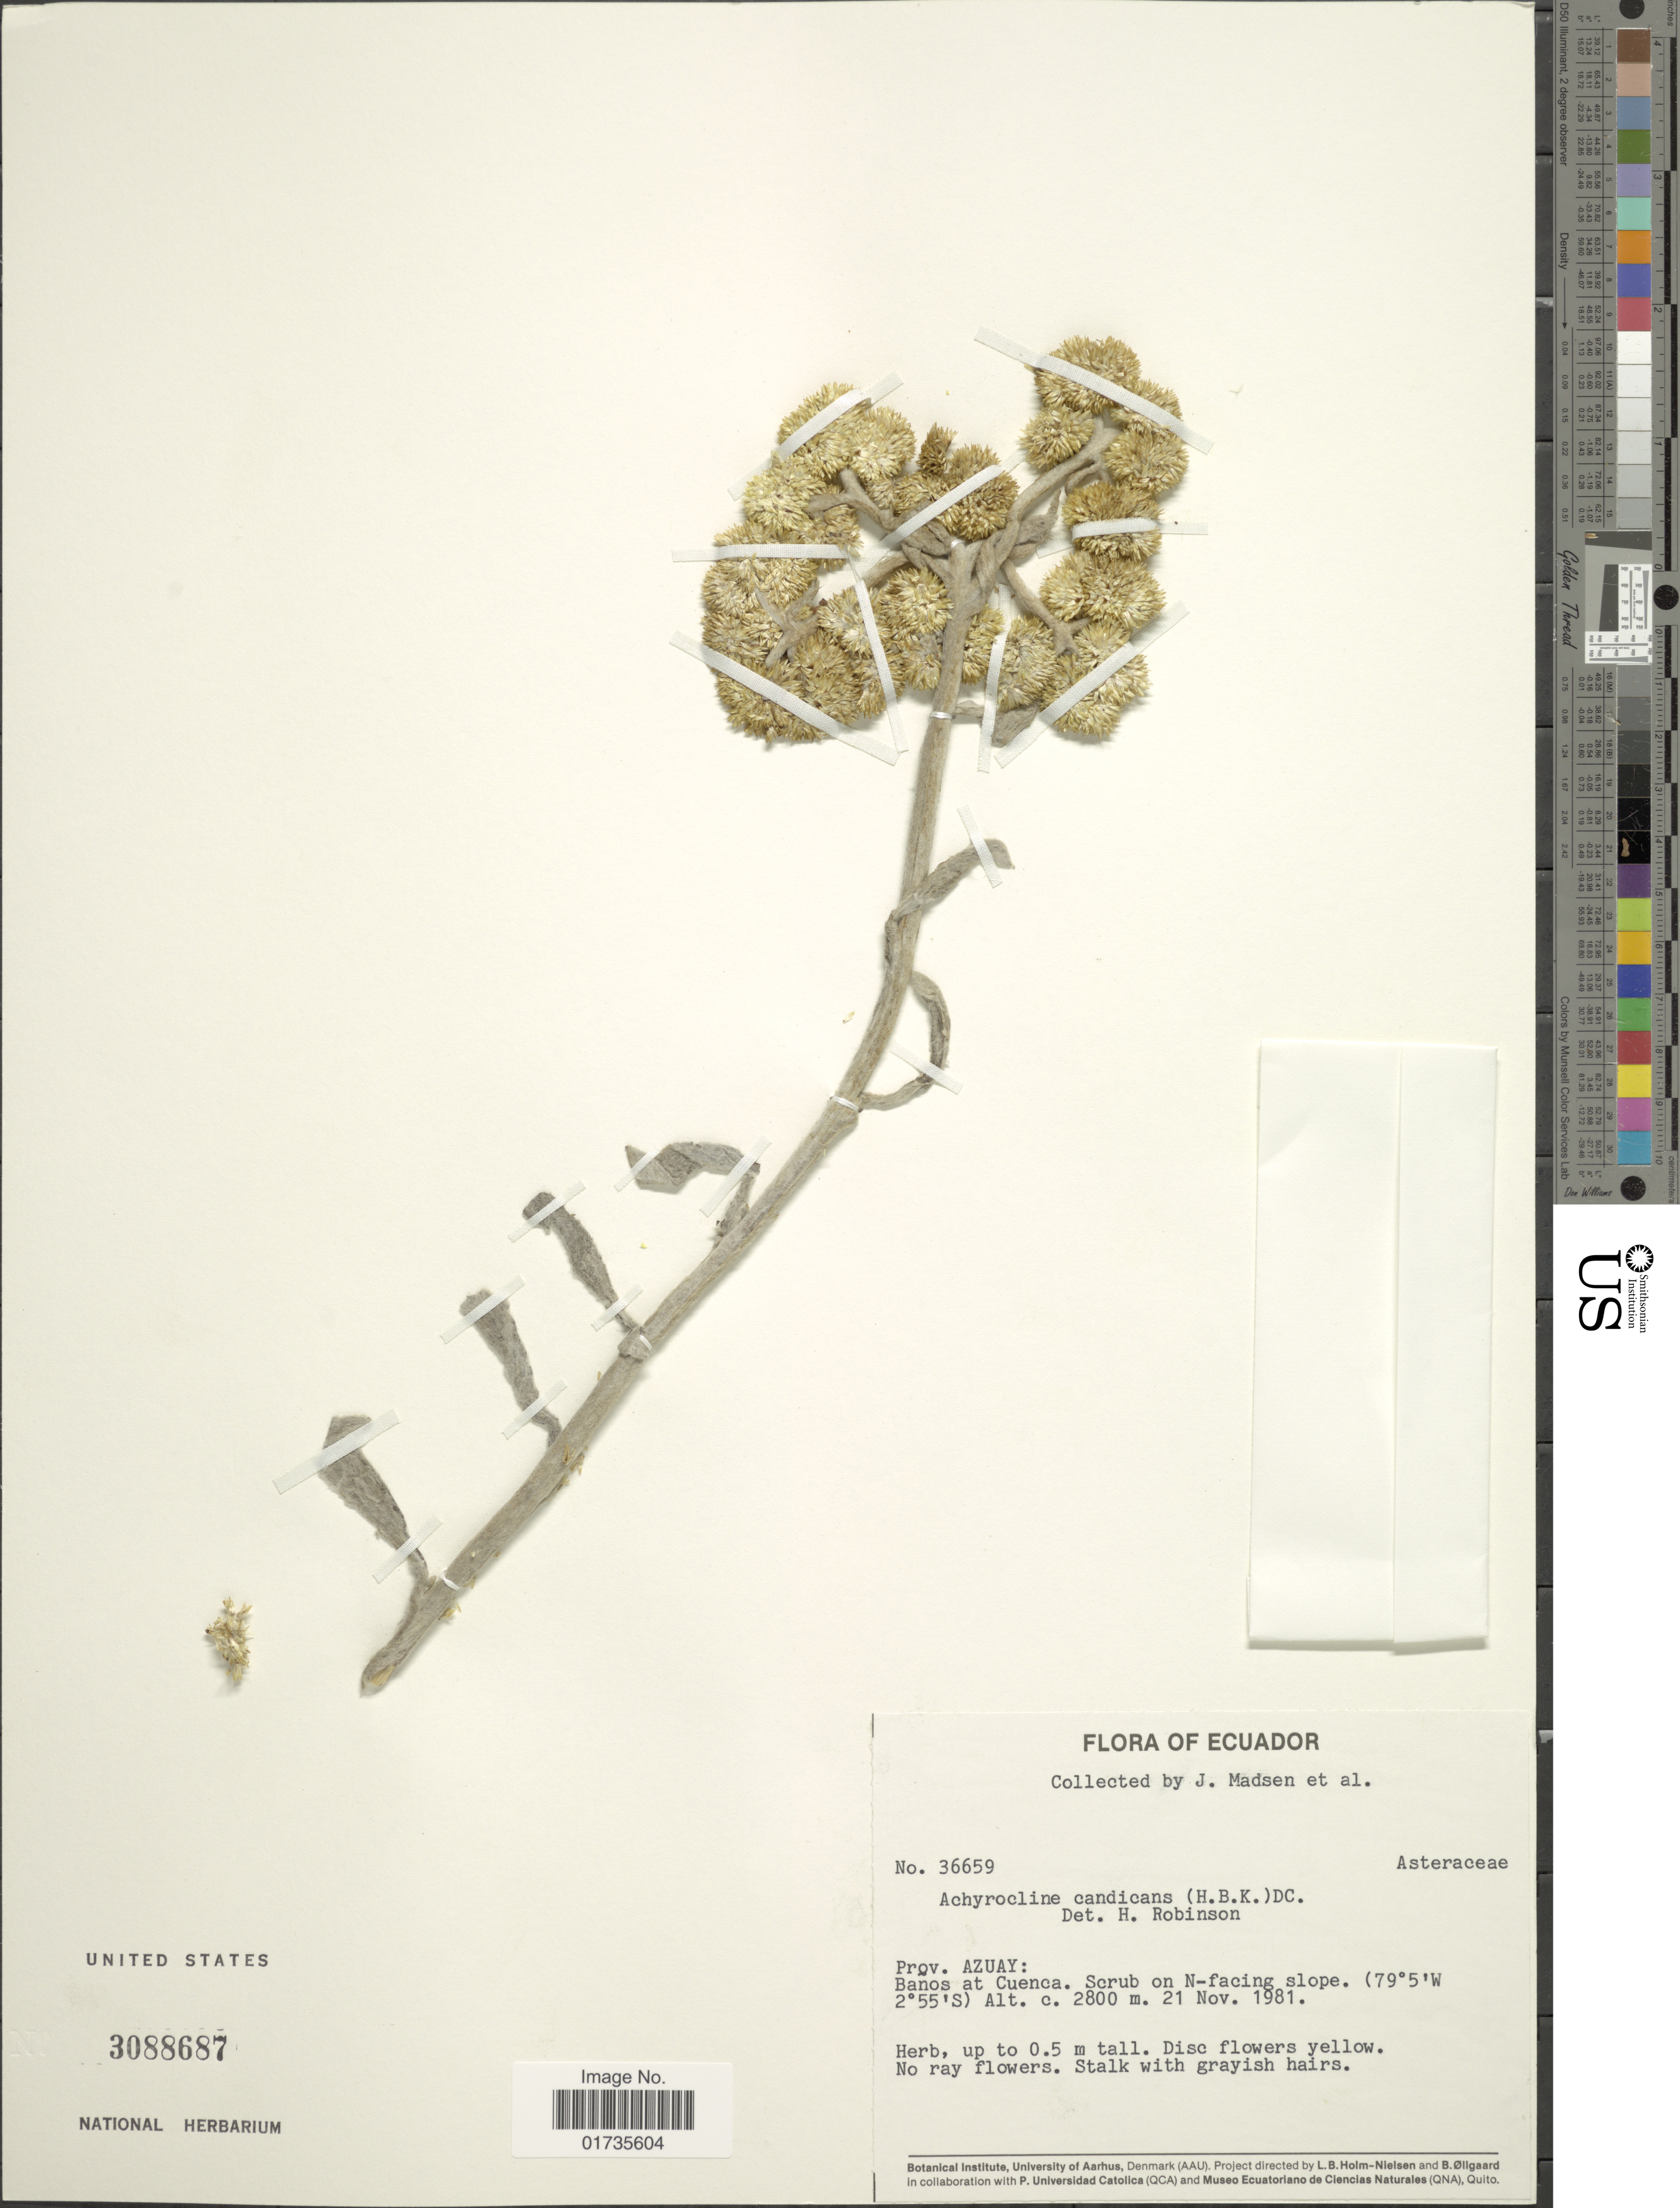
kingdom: Plantae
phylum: Tracheophyta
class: Magnoliopsida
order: Asterales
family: Asteraceae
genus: Achyrocline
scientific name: Achyrocline halli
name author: Hieron.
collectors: J. Madsen & et al.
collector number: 36659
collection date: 1981-11-21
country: Ecuador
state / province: Azuay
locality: Prov. Azuay: Banos at Cuenca. Scrub on N-facing slope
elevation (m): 2800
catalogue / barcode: US 3088687